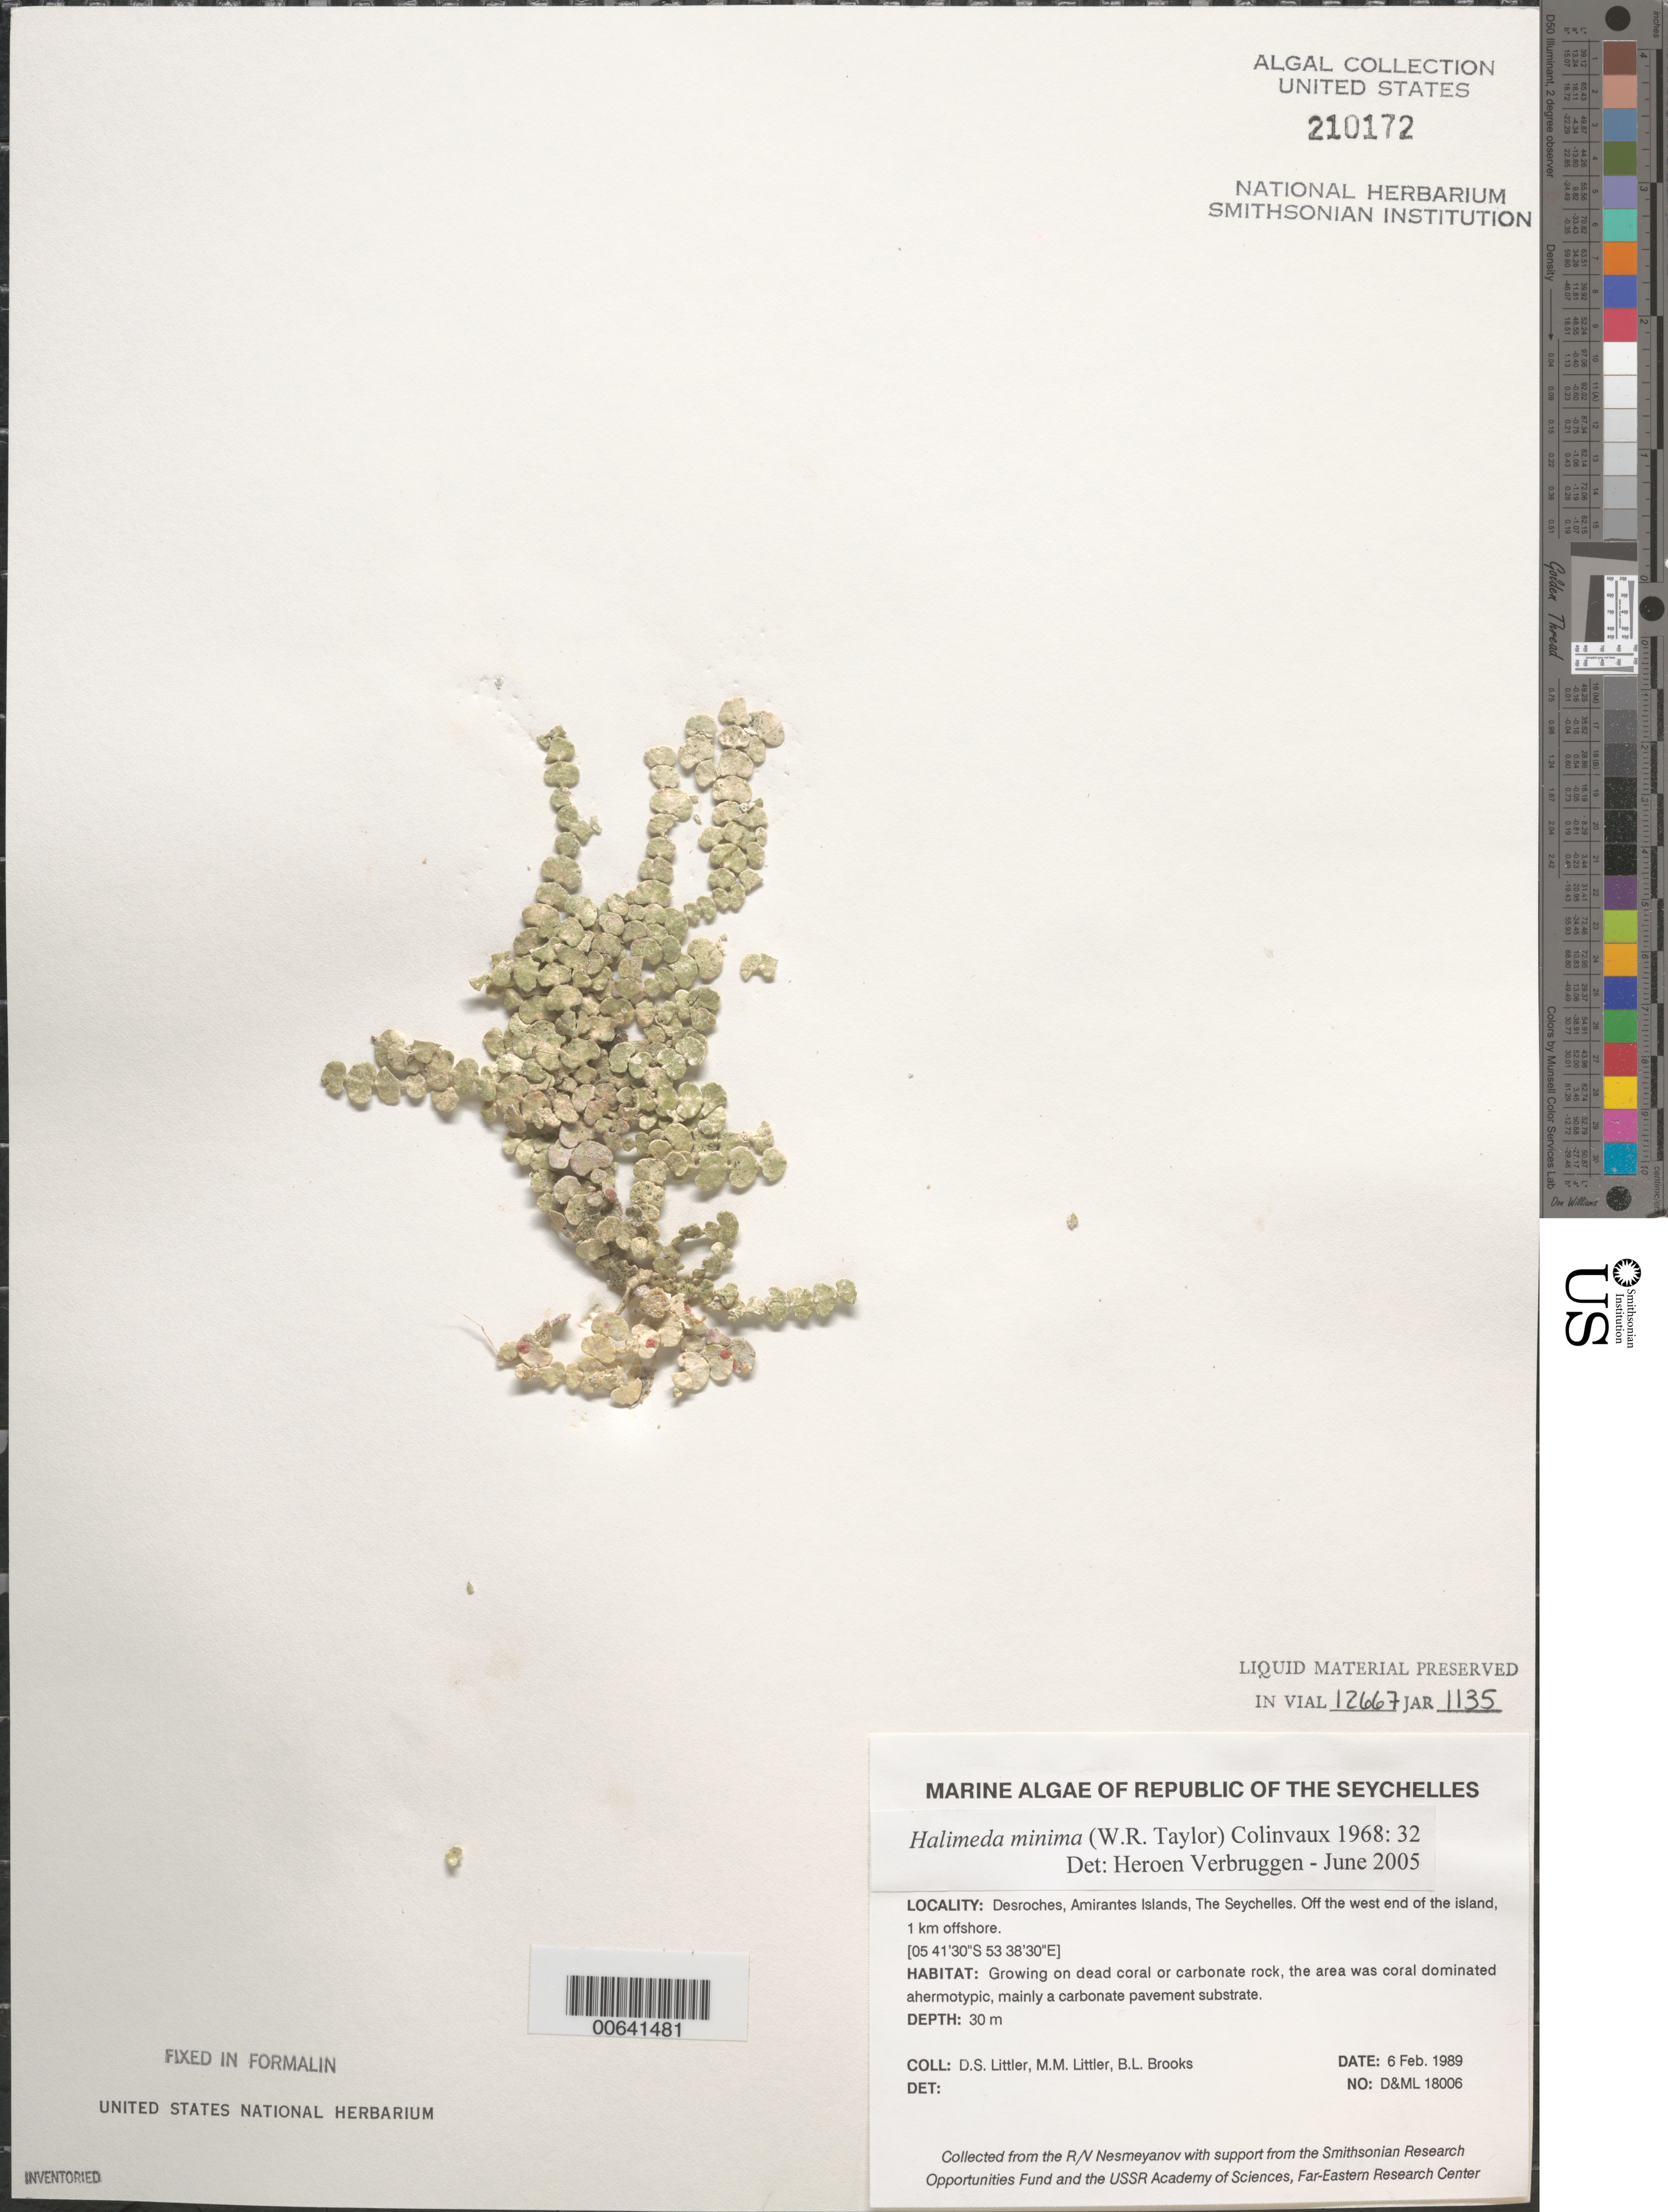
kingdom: Plantae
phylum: Chlorophyta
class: Ulvophyceae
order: Bryopsidales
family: Halimedaceae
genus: Halimeda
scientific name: Halimeda minima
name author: (W.R. Taylor) Hillis-Colinvaux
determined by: Verbruggen, H.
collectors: D. S. Littler, M. M. Littler & B. Brooks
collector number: D&ML 18006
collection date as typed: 06 Feb 1989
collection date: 1989-02-06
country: Seychelles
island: Desroches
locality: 1 km off west end of island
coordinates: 05 41'30"S, 53 38'30"E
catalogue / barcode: US 210172